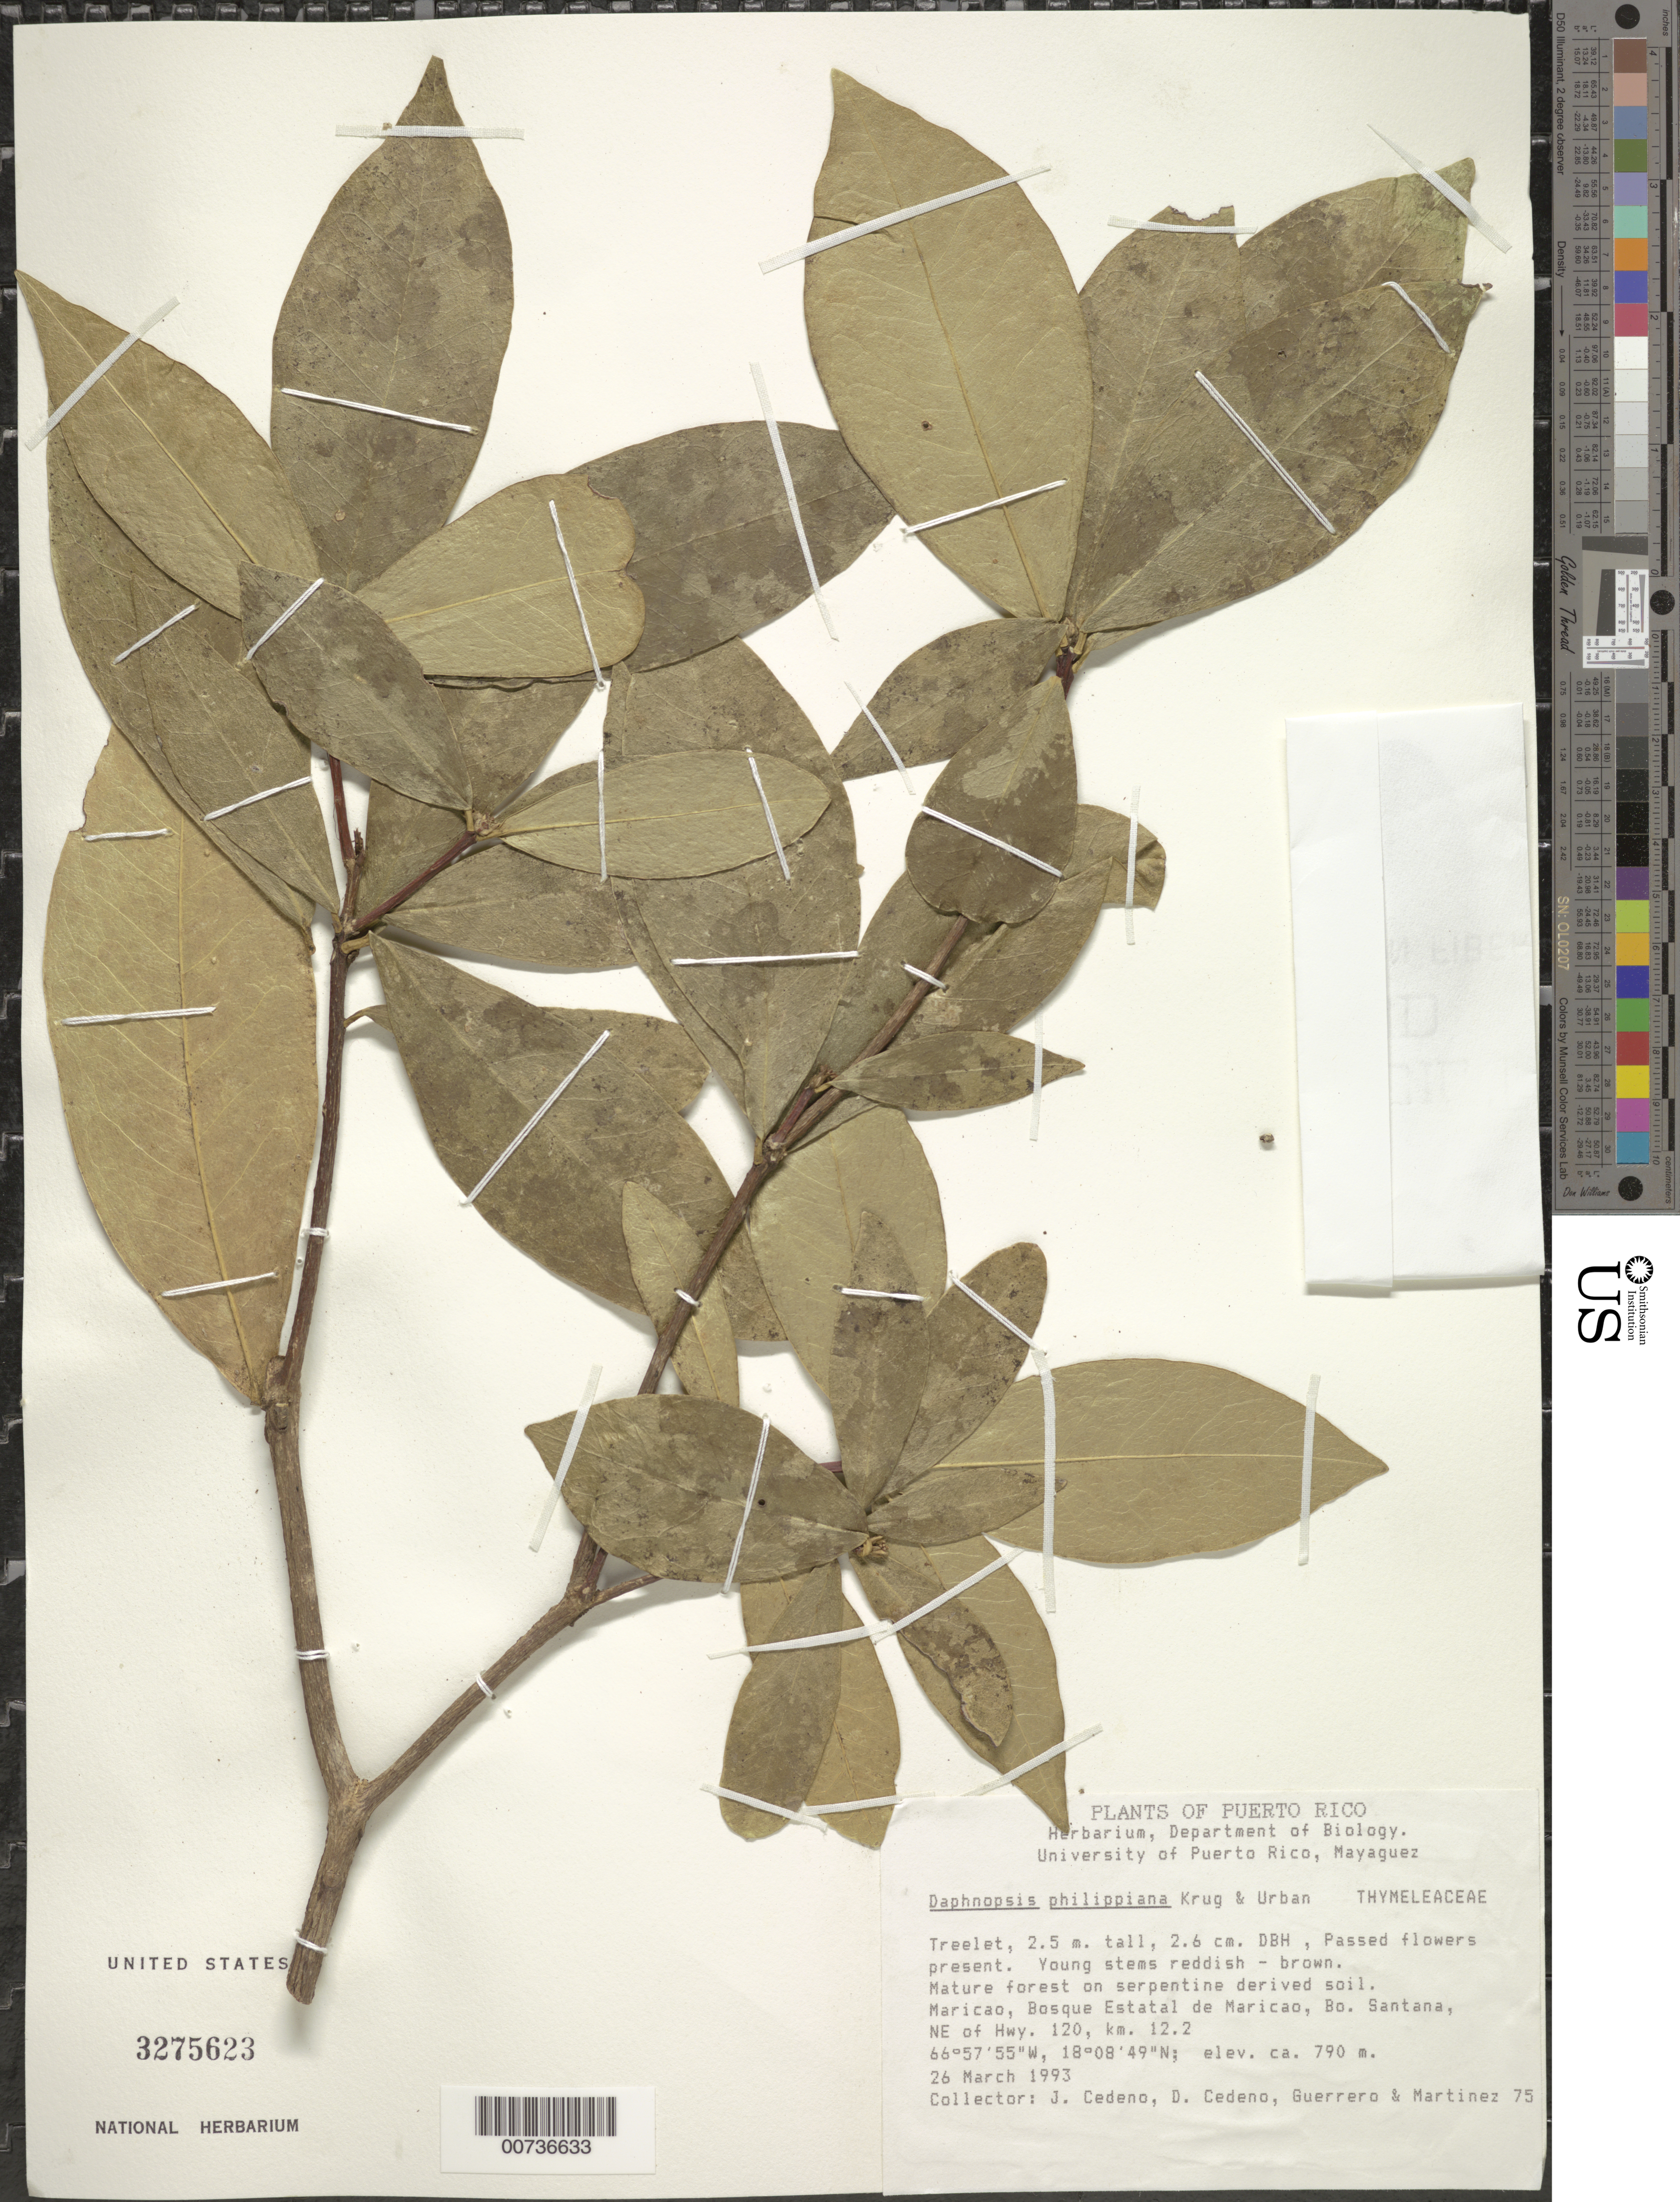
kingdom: Plantae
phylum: Tracheophyta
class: Magnoliopsida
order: Malvales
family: Thymelaeaceae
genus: Daphnopsis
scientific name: Daphnopsis philippiana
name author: Krug & Urb.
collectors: J. A. Cedeño M., D. Cedeño, -. Guerrero & -- Martinez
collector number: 75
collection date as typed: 26 Mar 1993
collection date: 1993-03-26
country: Puerto Rico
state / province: Maricao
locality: Bosque Estatal de Maricao, Barrio Santana, NE of Hwy. 120, km 12.2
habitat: Mature forest on serpentine derived soil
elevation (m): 790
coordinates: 32.16361111, -66.96527778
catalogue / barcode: US 3275623